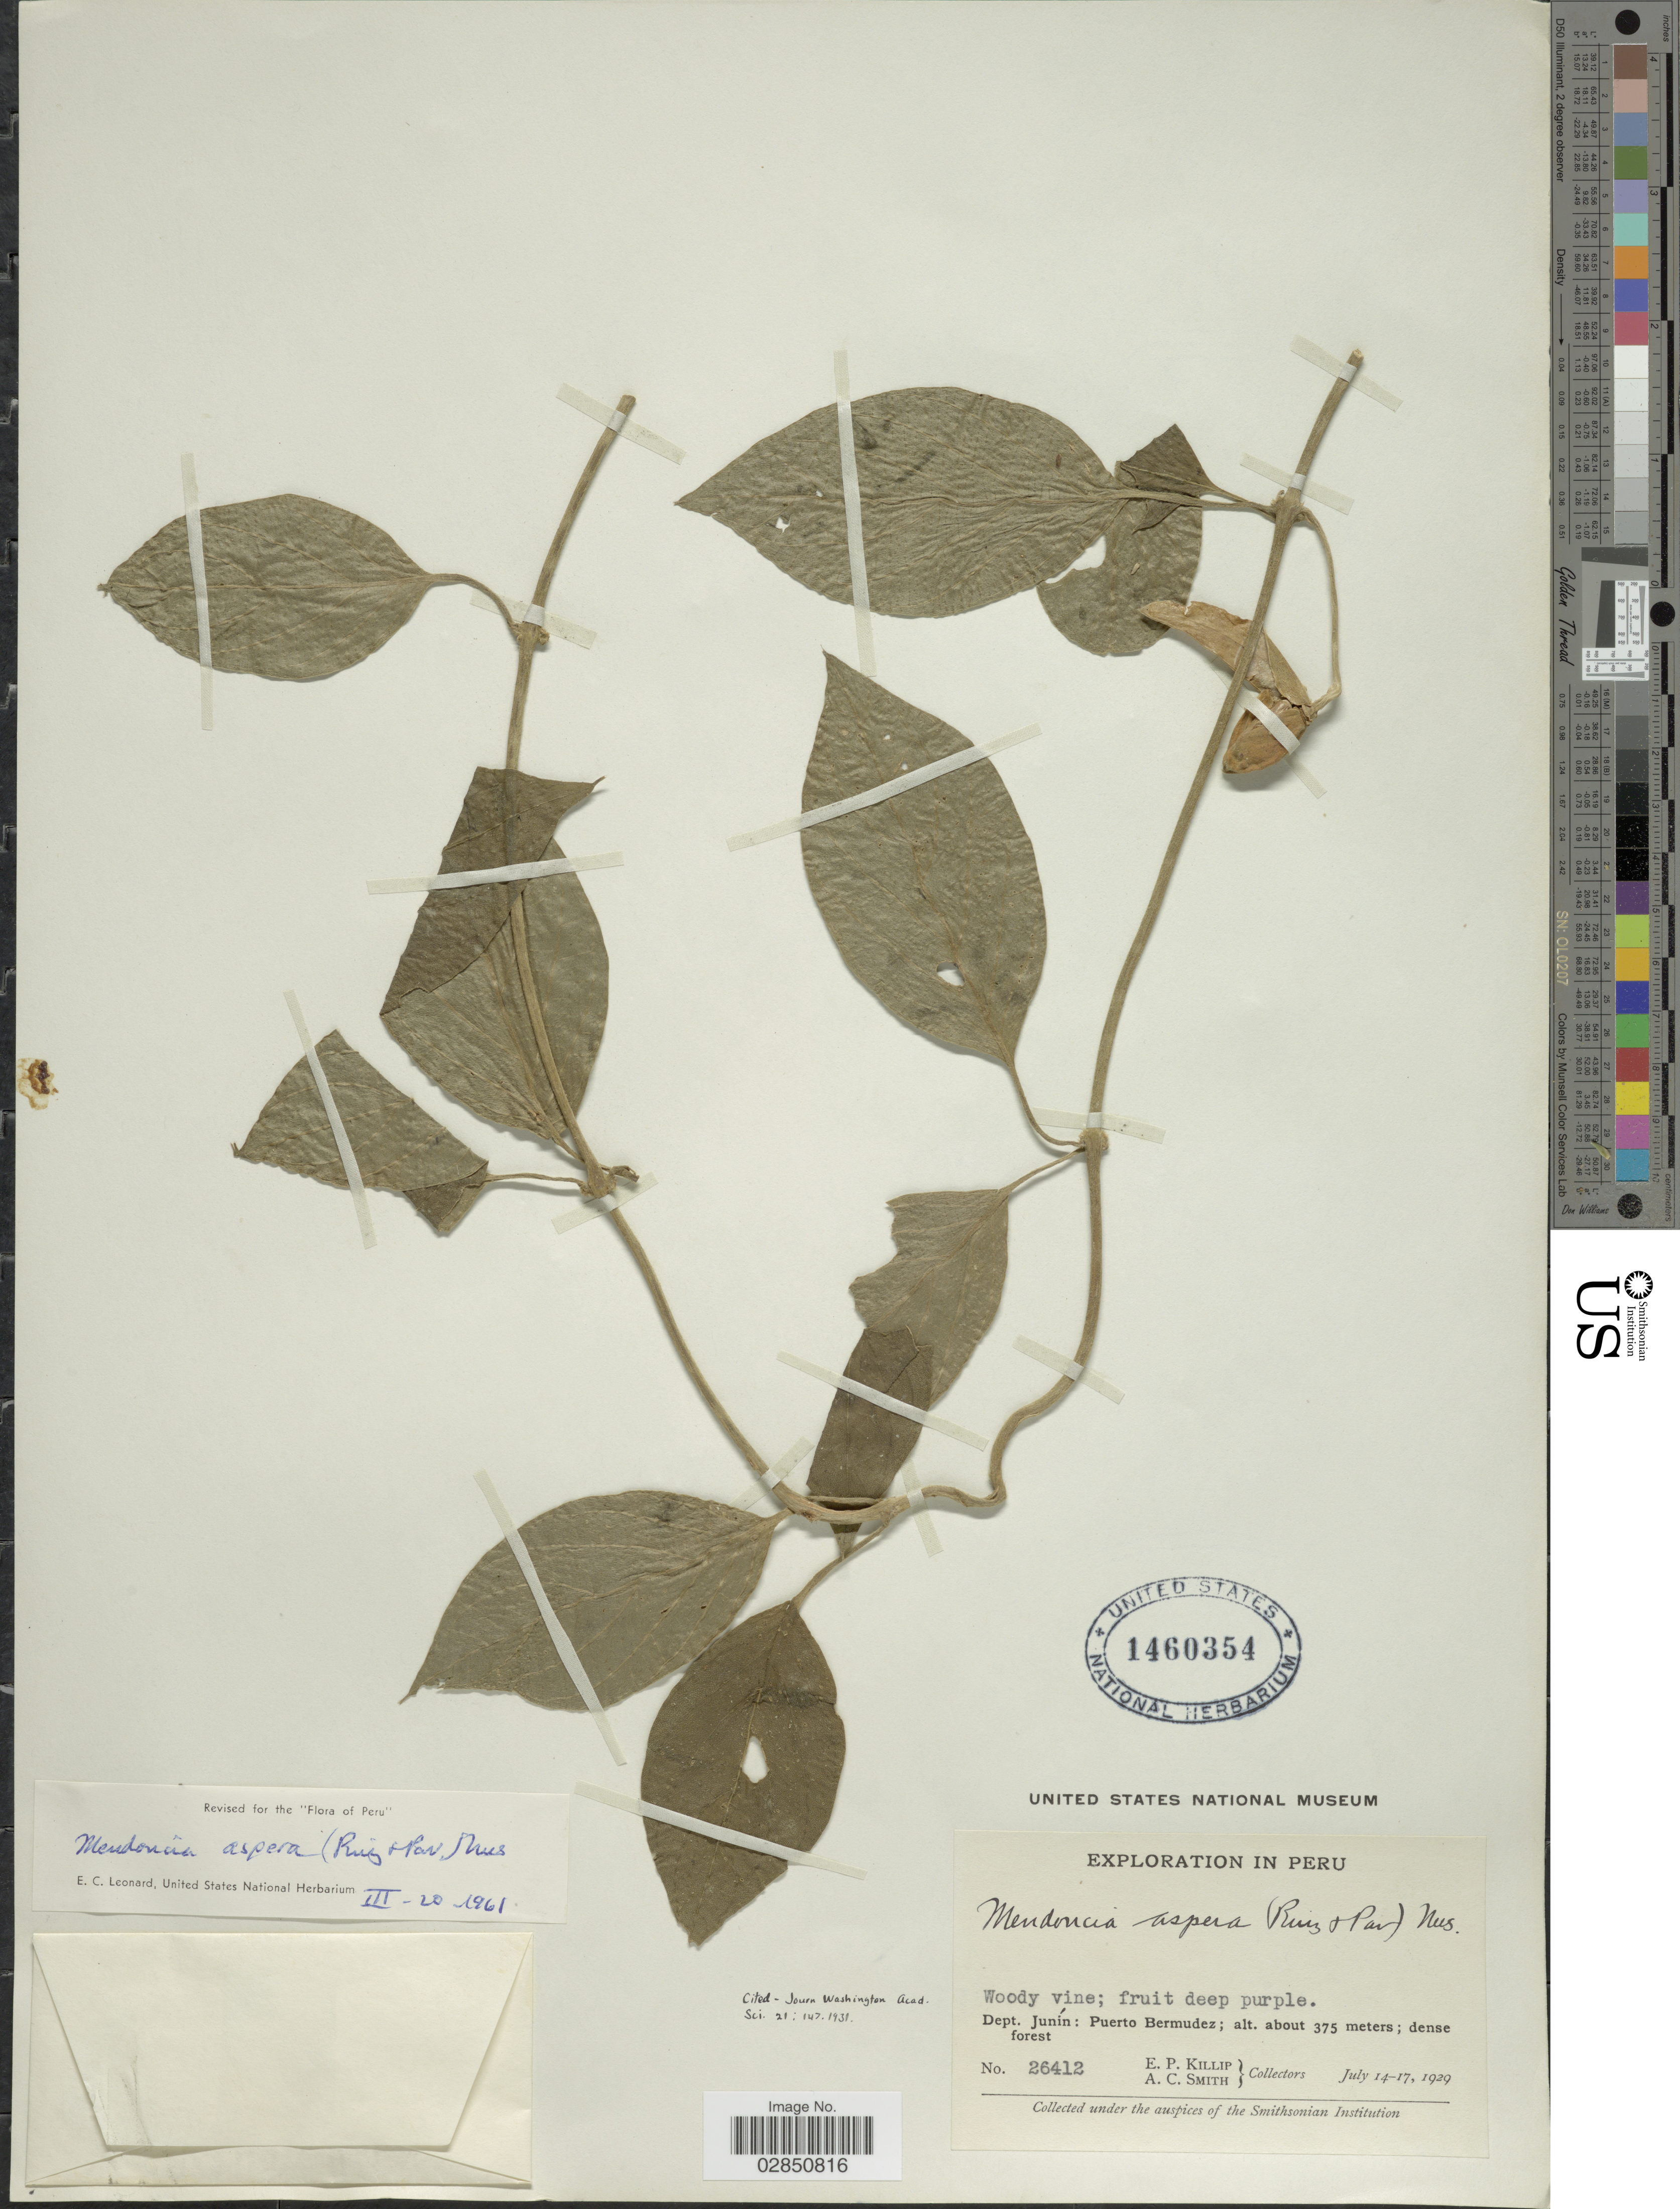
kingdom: Plantae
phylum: Tracheophyta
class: Magnoliopsida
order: Lamiales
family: Acanthaceae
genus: Mendoncia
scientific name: Mendoncia aspera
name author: (Ruiz & Pav.) Nees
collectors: E. P. Killip & A. C. Smith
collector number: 26412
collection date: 1929-07-14/1929-07-17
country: Peru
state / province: Junín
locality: Dept. Junín: Puerto Bermudez.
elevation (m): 375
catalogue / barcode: US 1460354